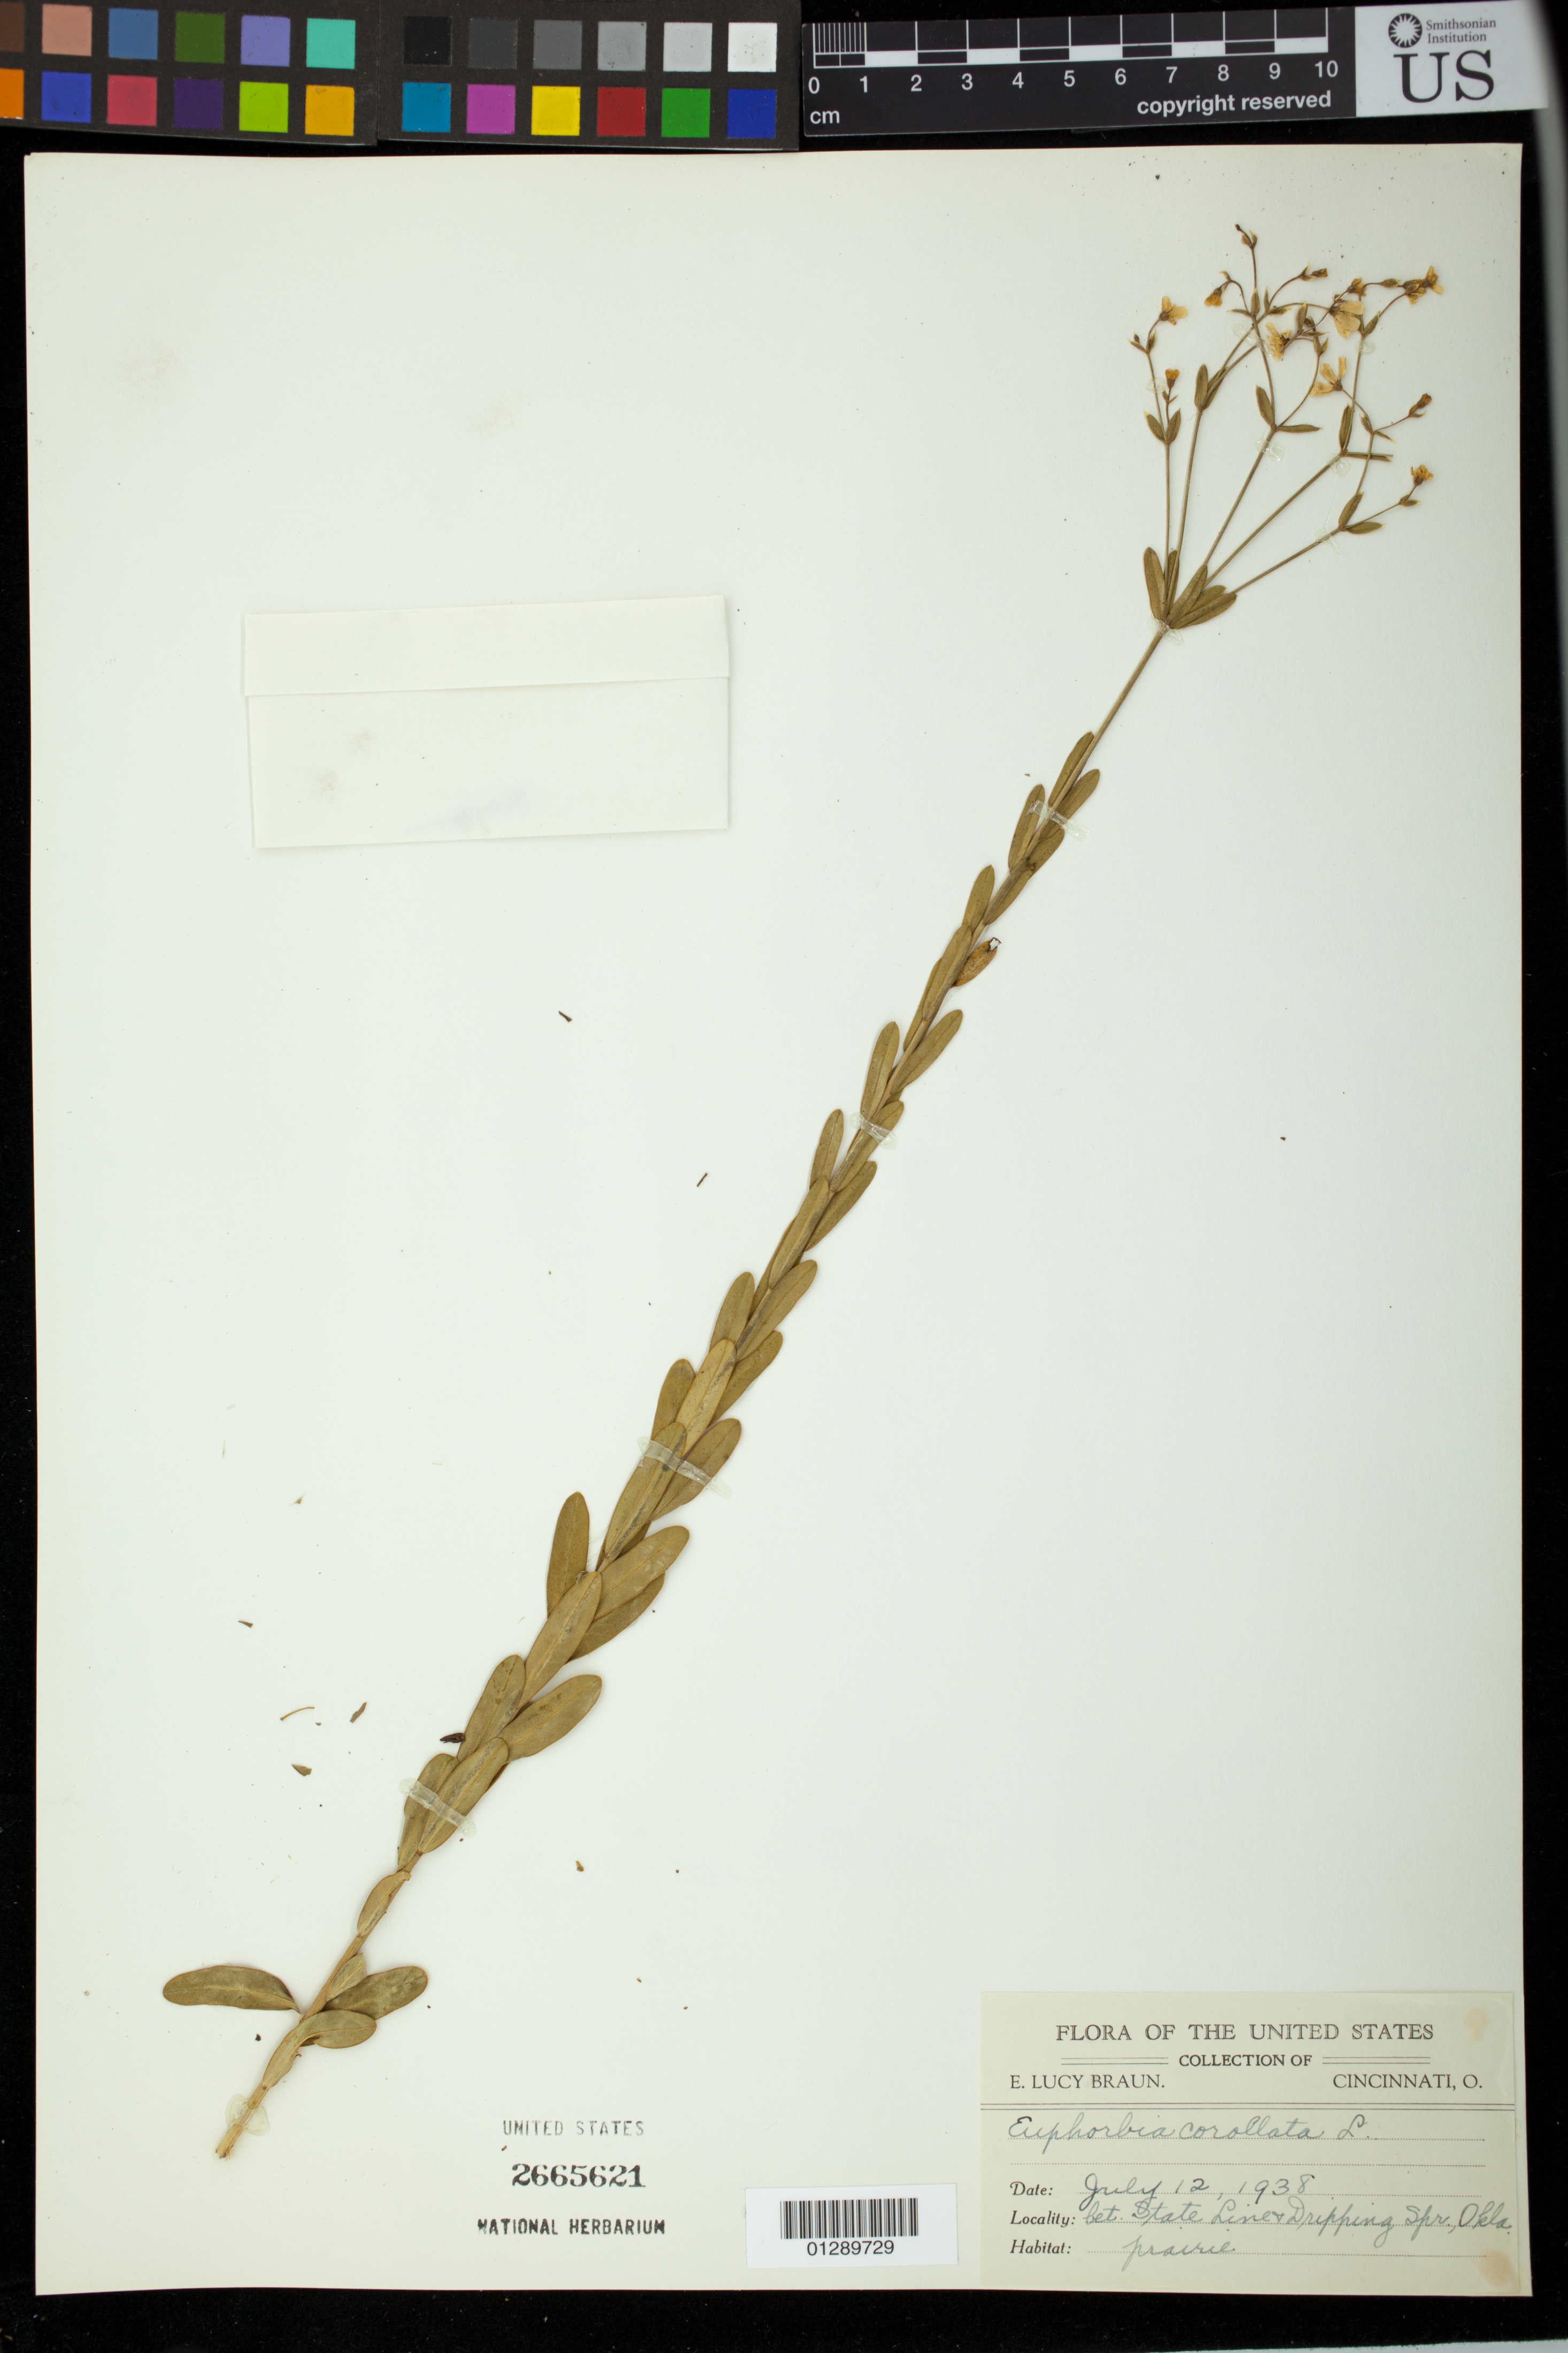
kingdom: Plantae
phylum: Tracheophyta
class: Magnoliopsida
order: Malpighiales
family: Euphorbiaceae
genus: Euphorbia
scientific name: Euphorbia corollata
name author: L.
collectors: E. L. Braun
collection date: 1938-07-12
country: United States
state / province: Oklahoma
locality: bet. State Line & Dripping Spr.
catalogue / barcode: US 2665621